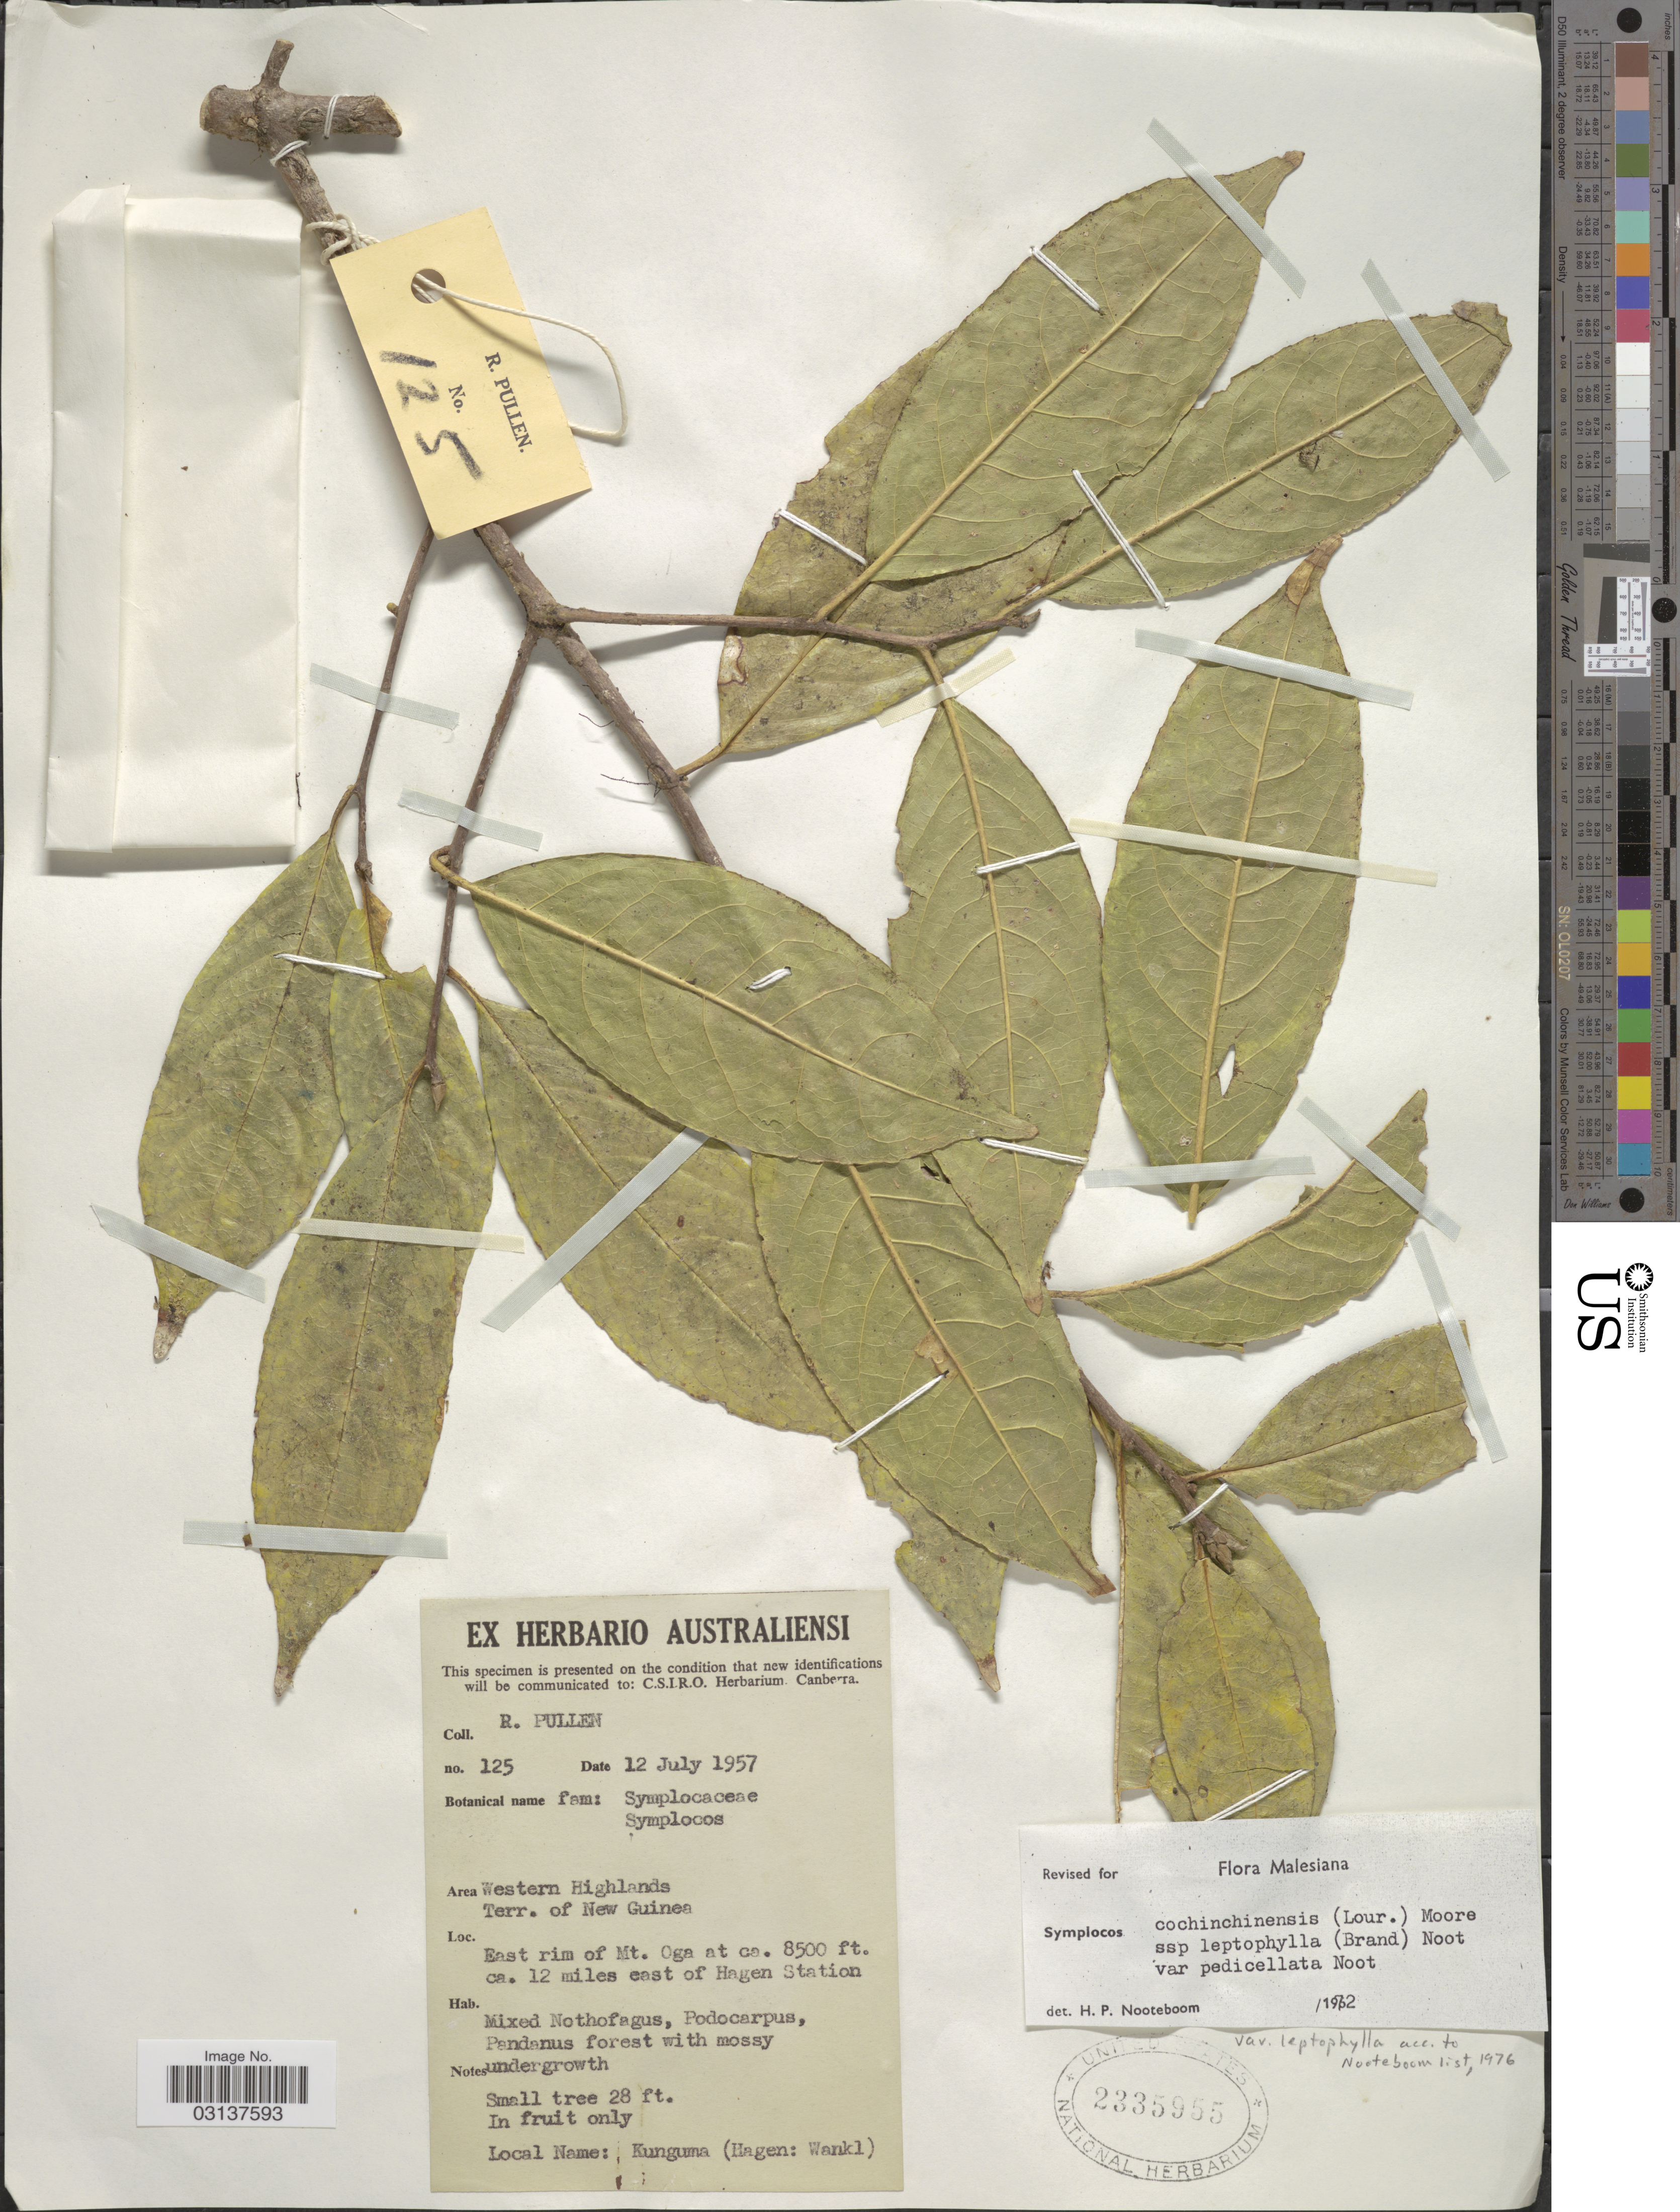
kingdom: Plantae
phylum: Tracheophyta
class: Magnoliopsida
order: Ericales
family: Symplocaceae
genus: Symplocos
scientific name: Symplocos cochinchinensis var. leptophylla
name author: (Brand) Noot.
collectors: R. Pullen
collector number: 125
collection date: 1957-07-12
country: Papua New Guinea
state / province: Western Highlands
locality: Area Western Highlands, Terr. of New Guinea, East rim of Mt. Oga ca. 12 miles east of Hagen Station.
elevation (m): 2591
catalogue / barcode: US 2335955